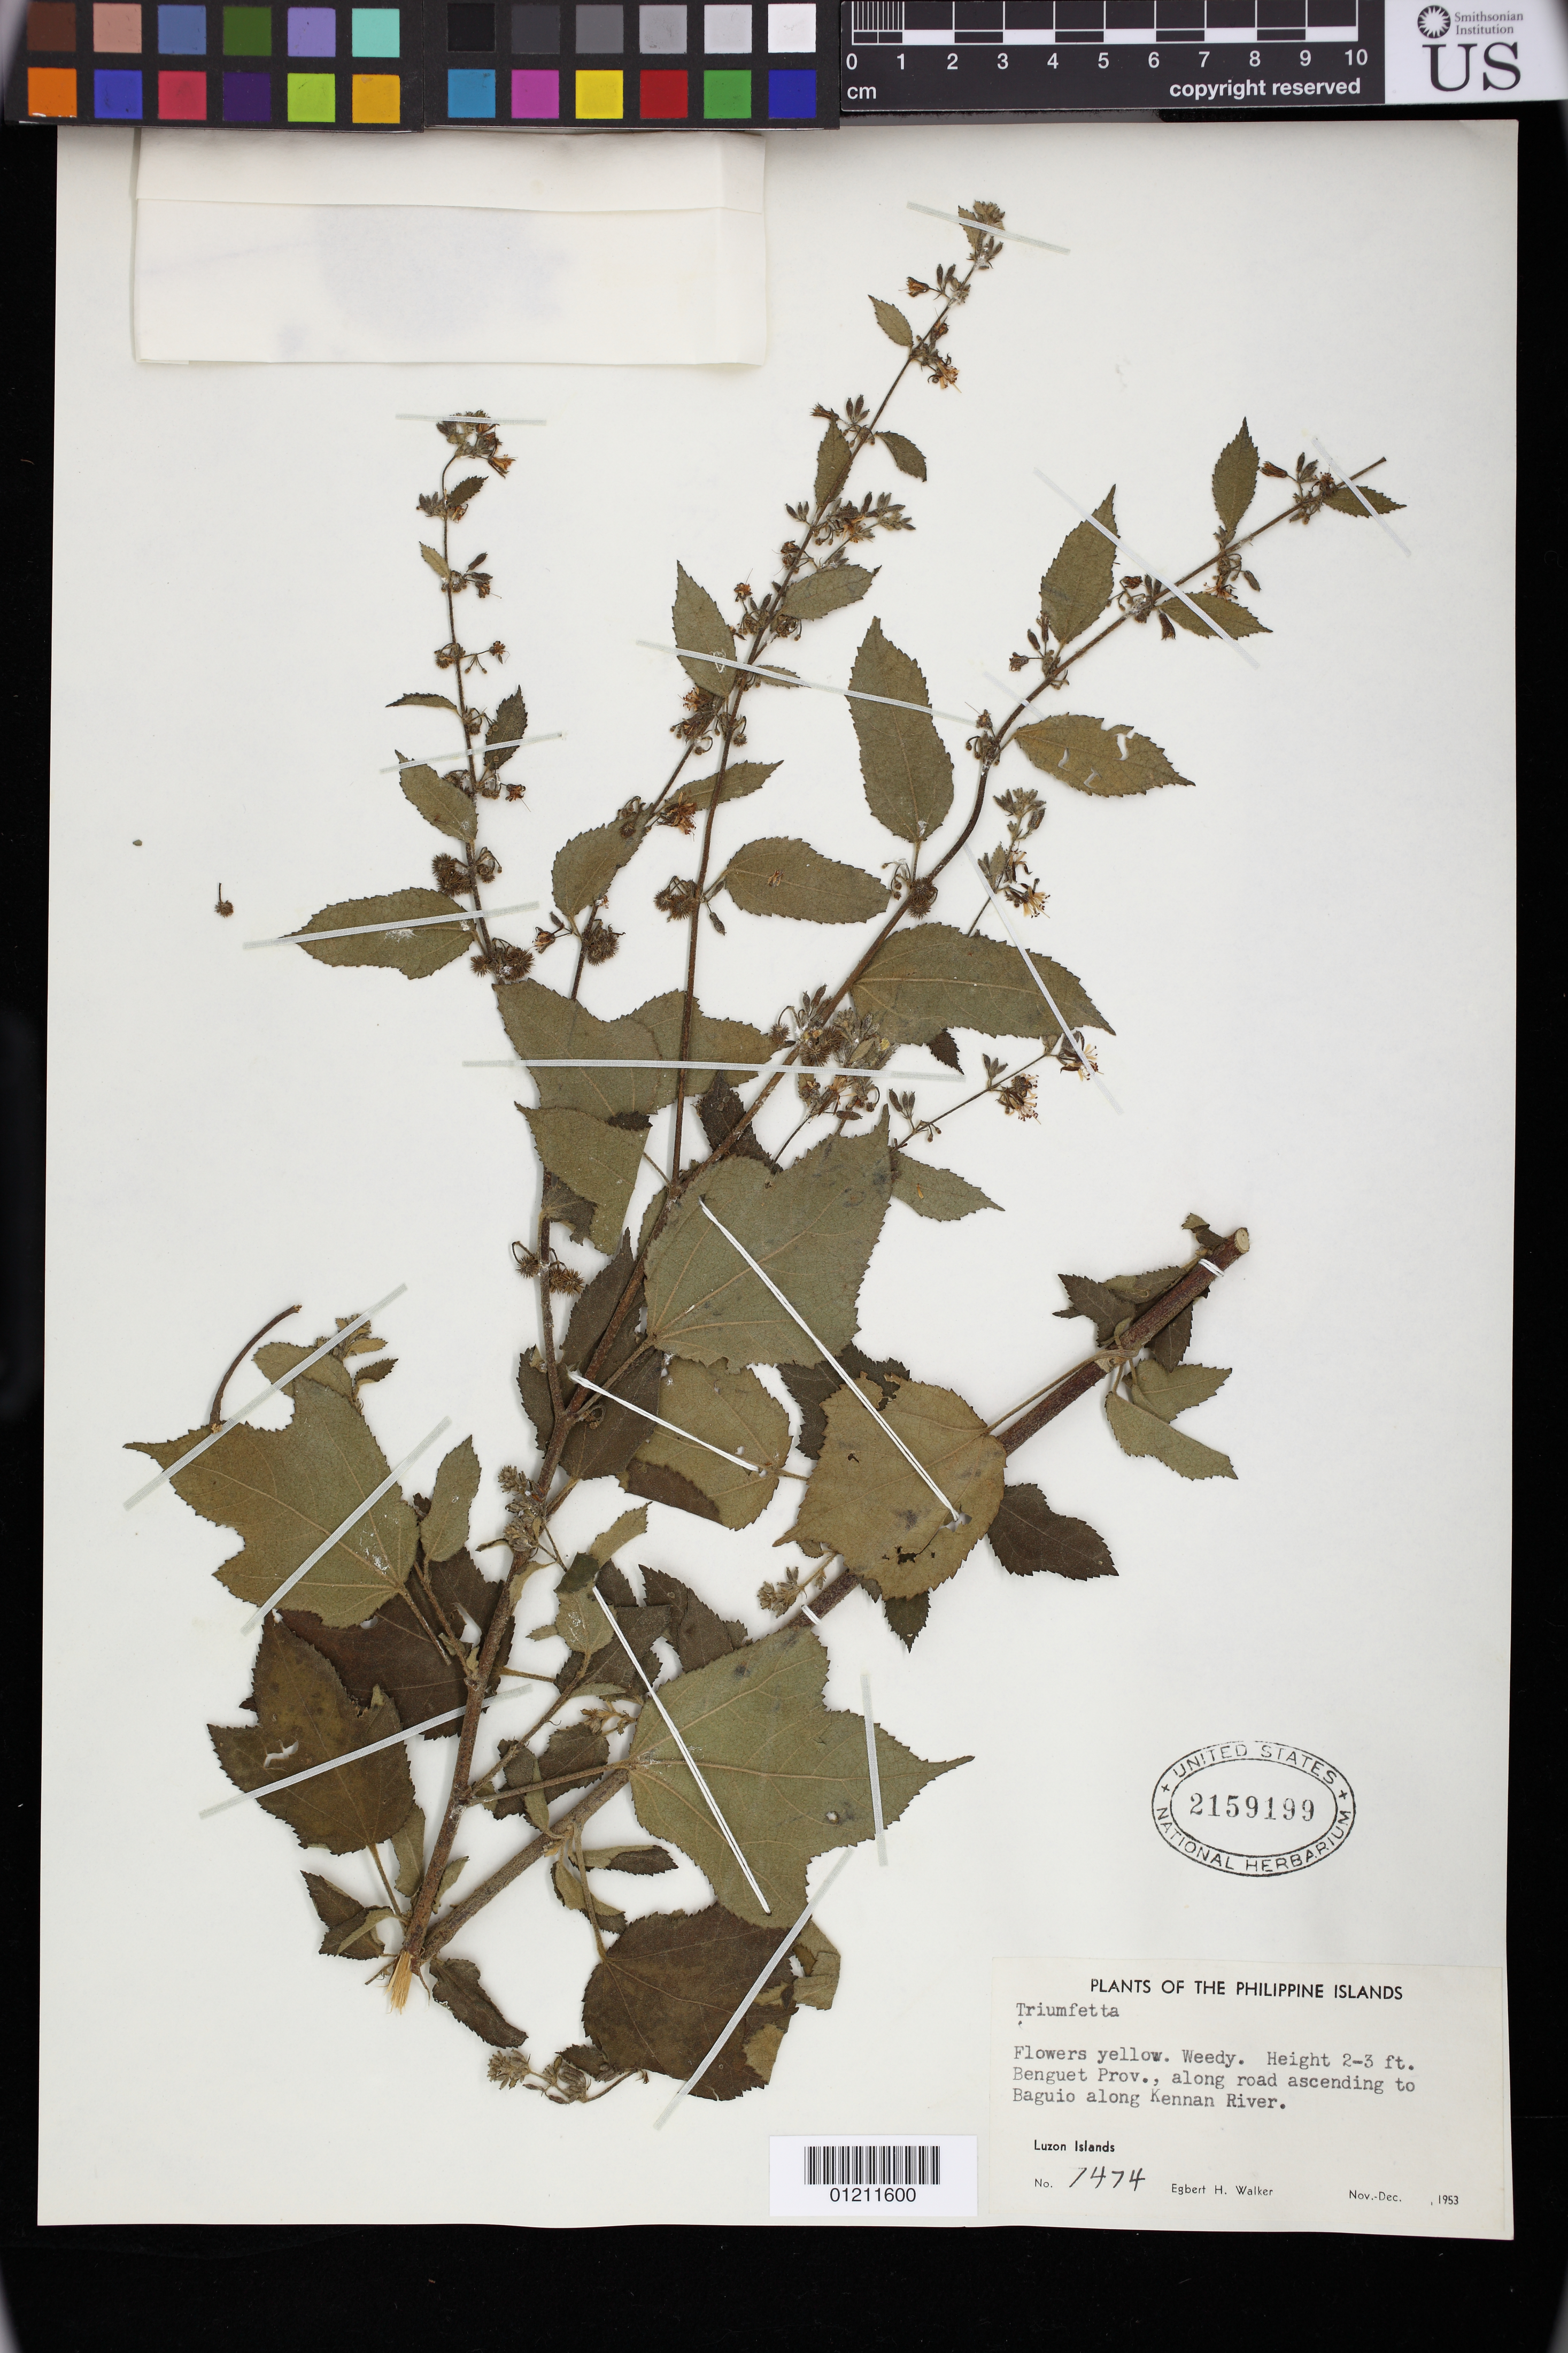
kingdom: Plantae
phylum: Tracheophyta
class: Magnoliopsida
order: Malvales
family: Malvaceae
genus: Triumfetta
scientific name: Triumfetta sp.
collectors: E. H. Walker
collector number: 7474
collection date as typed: Nov 1953 to -- Dec 1953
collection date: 1953-11/1953-12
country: Philippines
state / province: Cordillera (Administrative Region)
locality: Benguet Prov., along the road ascending to Baguio along the Kennan River. Luzon Islands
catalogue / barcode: US 2159199